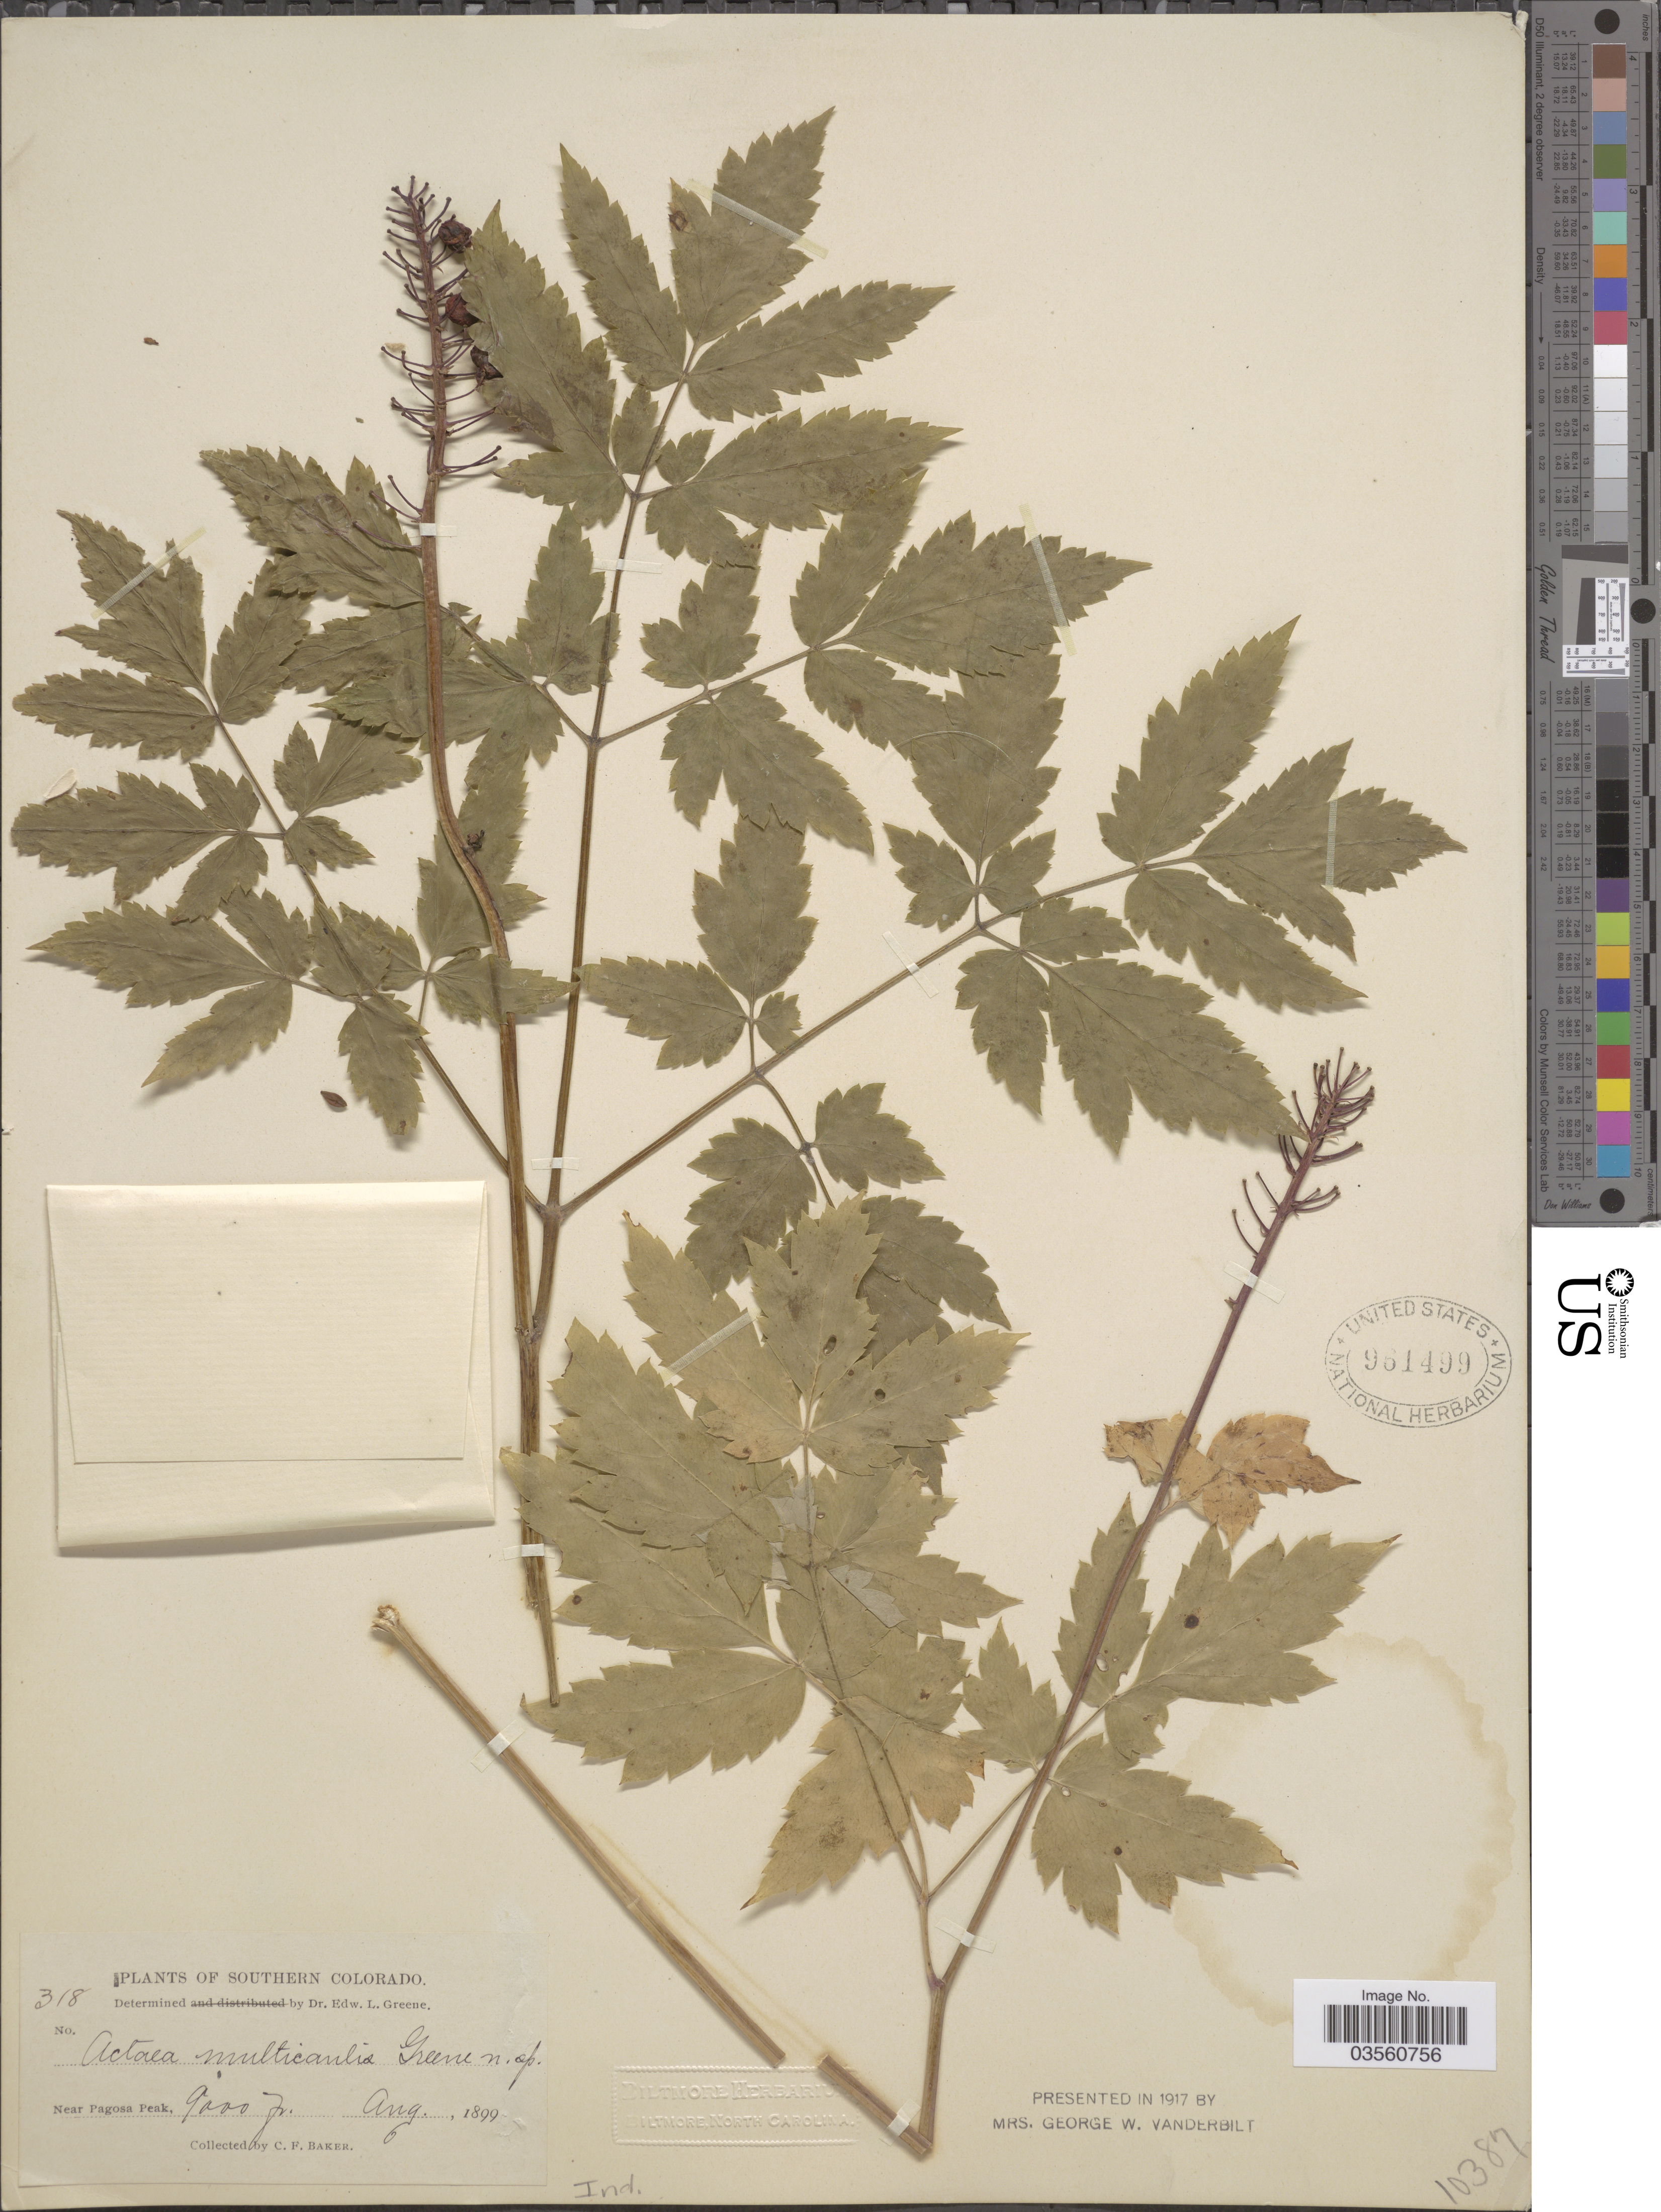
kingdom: Plantae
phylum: Tracheophyta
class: Magnoliopsida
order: Ranunculales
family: Ranunculaceae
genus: Actaea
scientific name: Actaea sp.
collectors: C. F. Baker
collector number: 318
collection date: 1899-08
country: United States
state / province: Colorado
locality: Southern Colorado. Near Pagosa Peak.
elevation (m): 2743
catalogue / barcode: US 961499